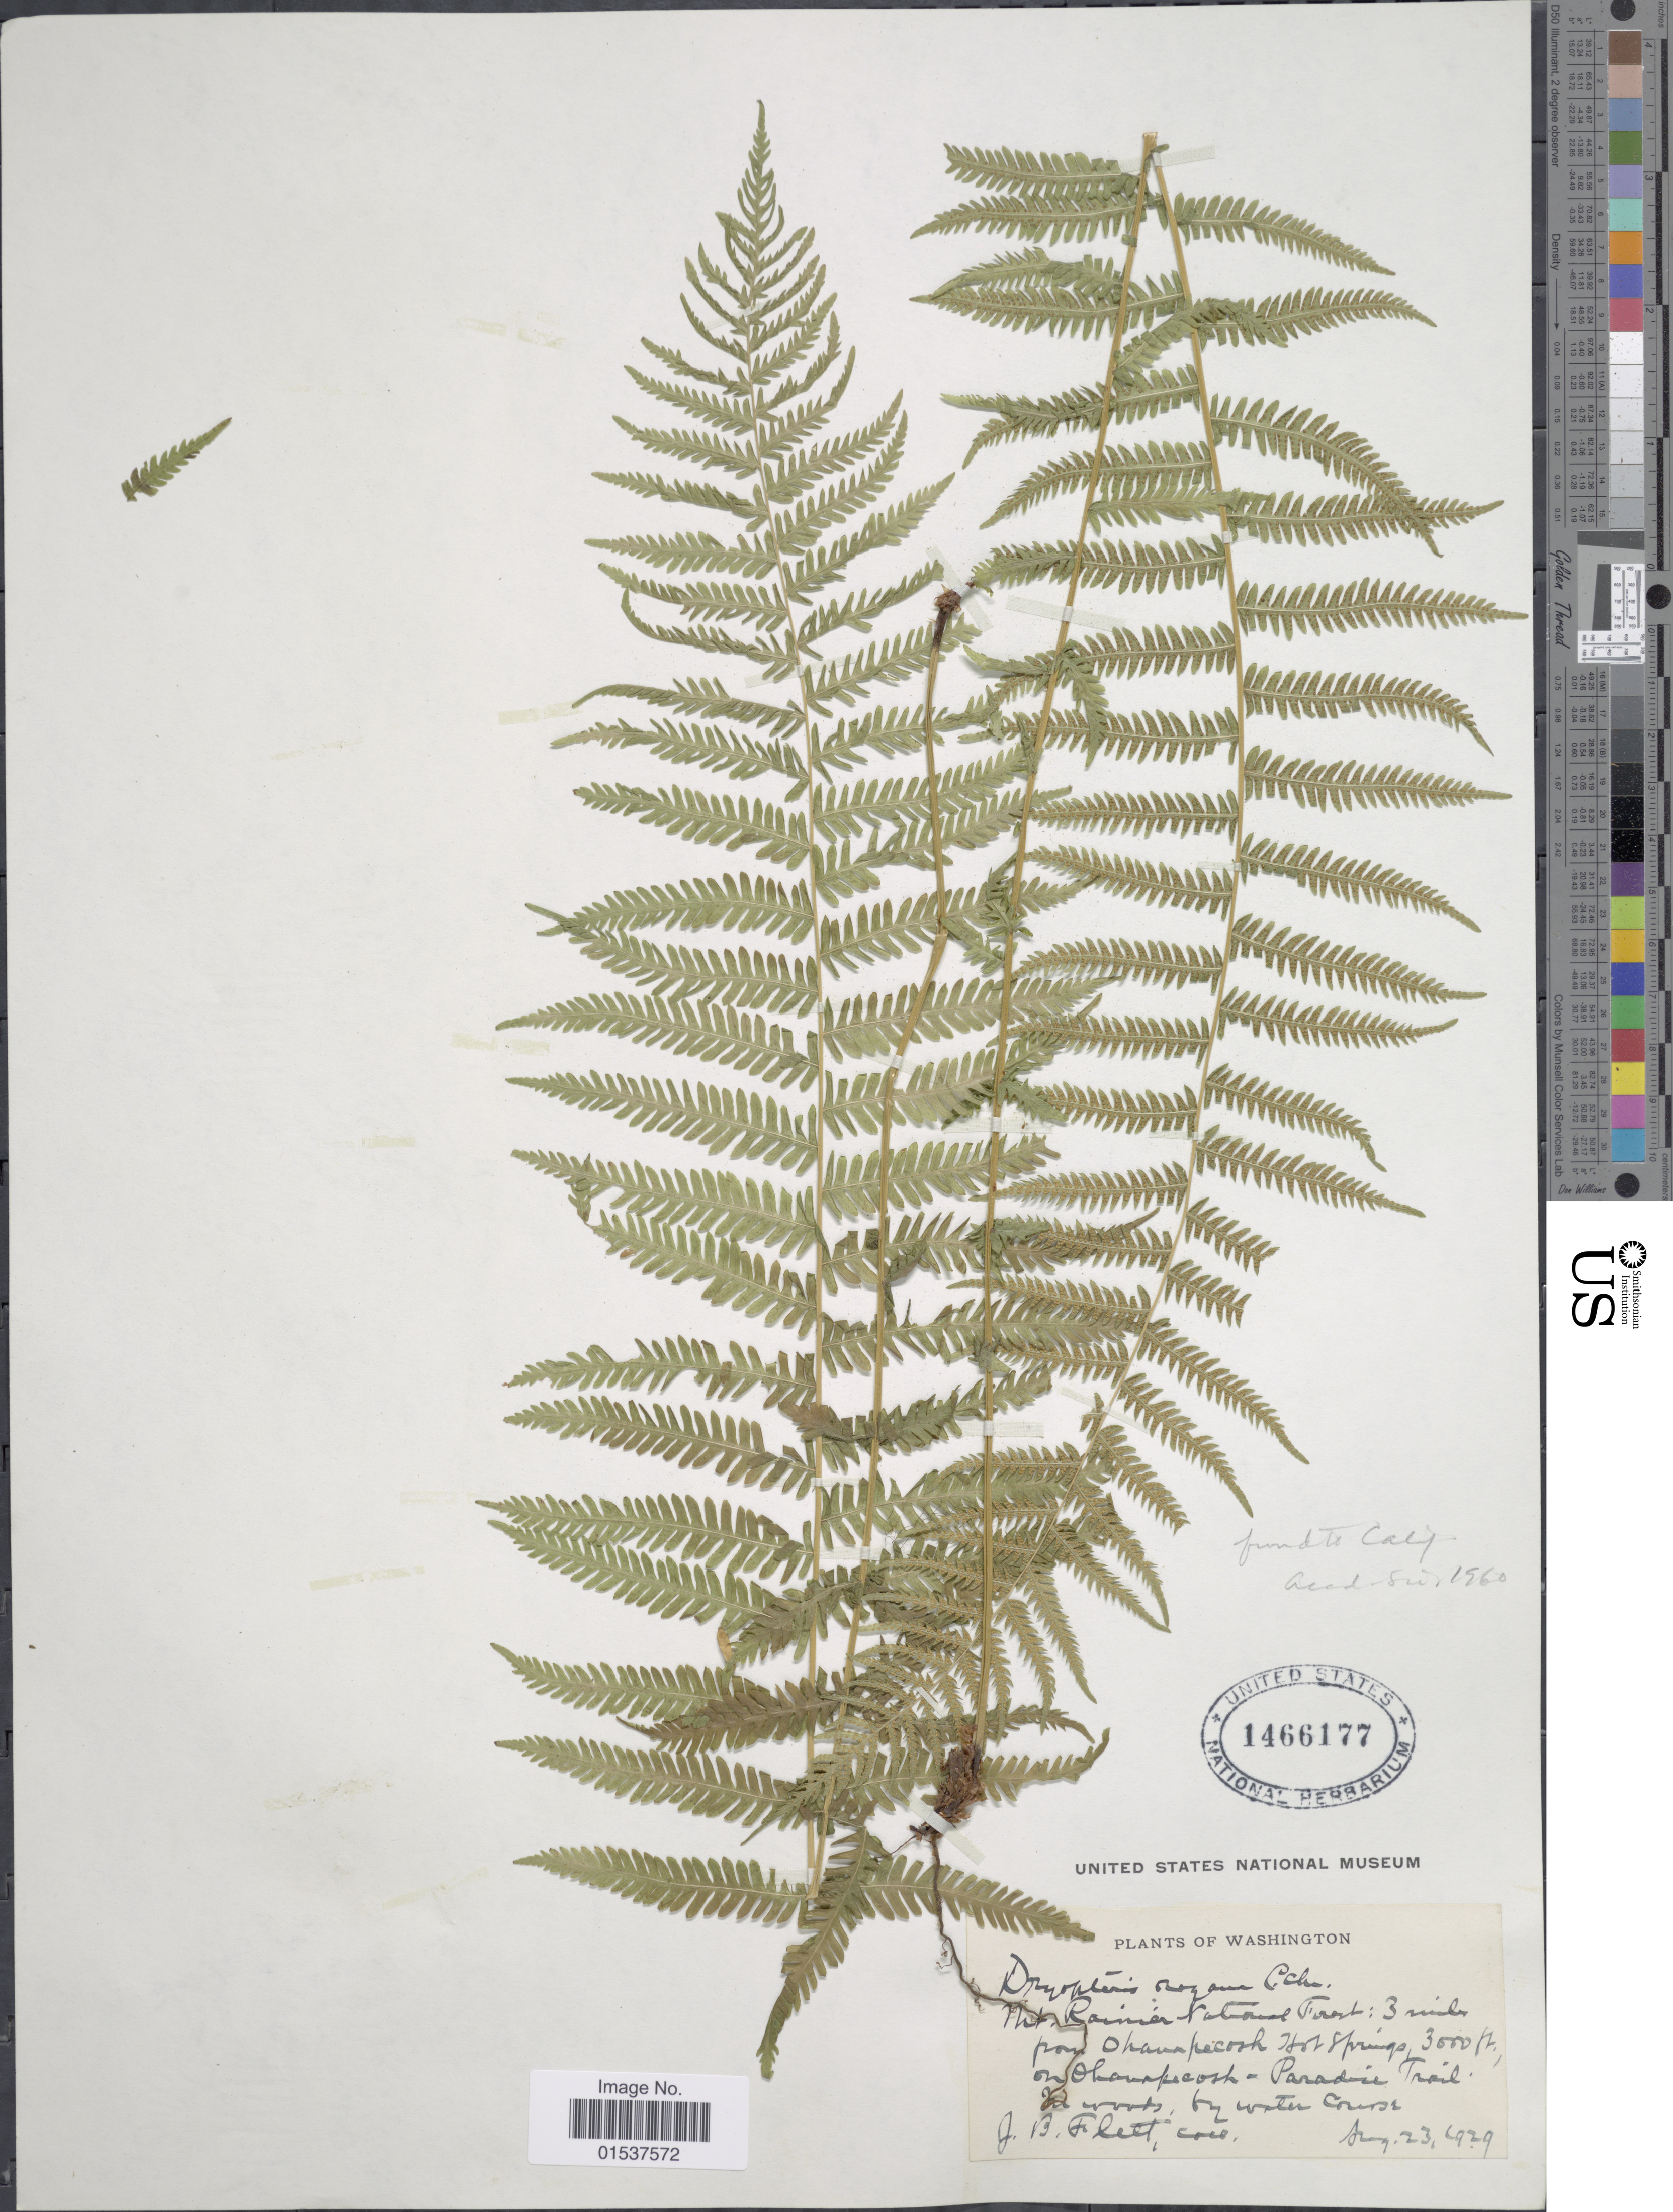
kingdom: Plantae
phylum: Tracheophyta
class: Polypodiopsida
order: Polypodiales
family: Thelypteridaceae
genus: Parathelypteris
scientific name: Parathelypteris nevadensis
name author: (Baker) Holttum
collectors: J. Flett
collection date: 1929-08-23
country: United States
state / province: Washington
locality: Washington, Mt. Rainier Forest: 3 miles from Ohanapecosh - Paradise Trail.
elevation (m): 914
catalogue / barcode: US 1466177